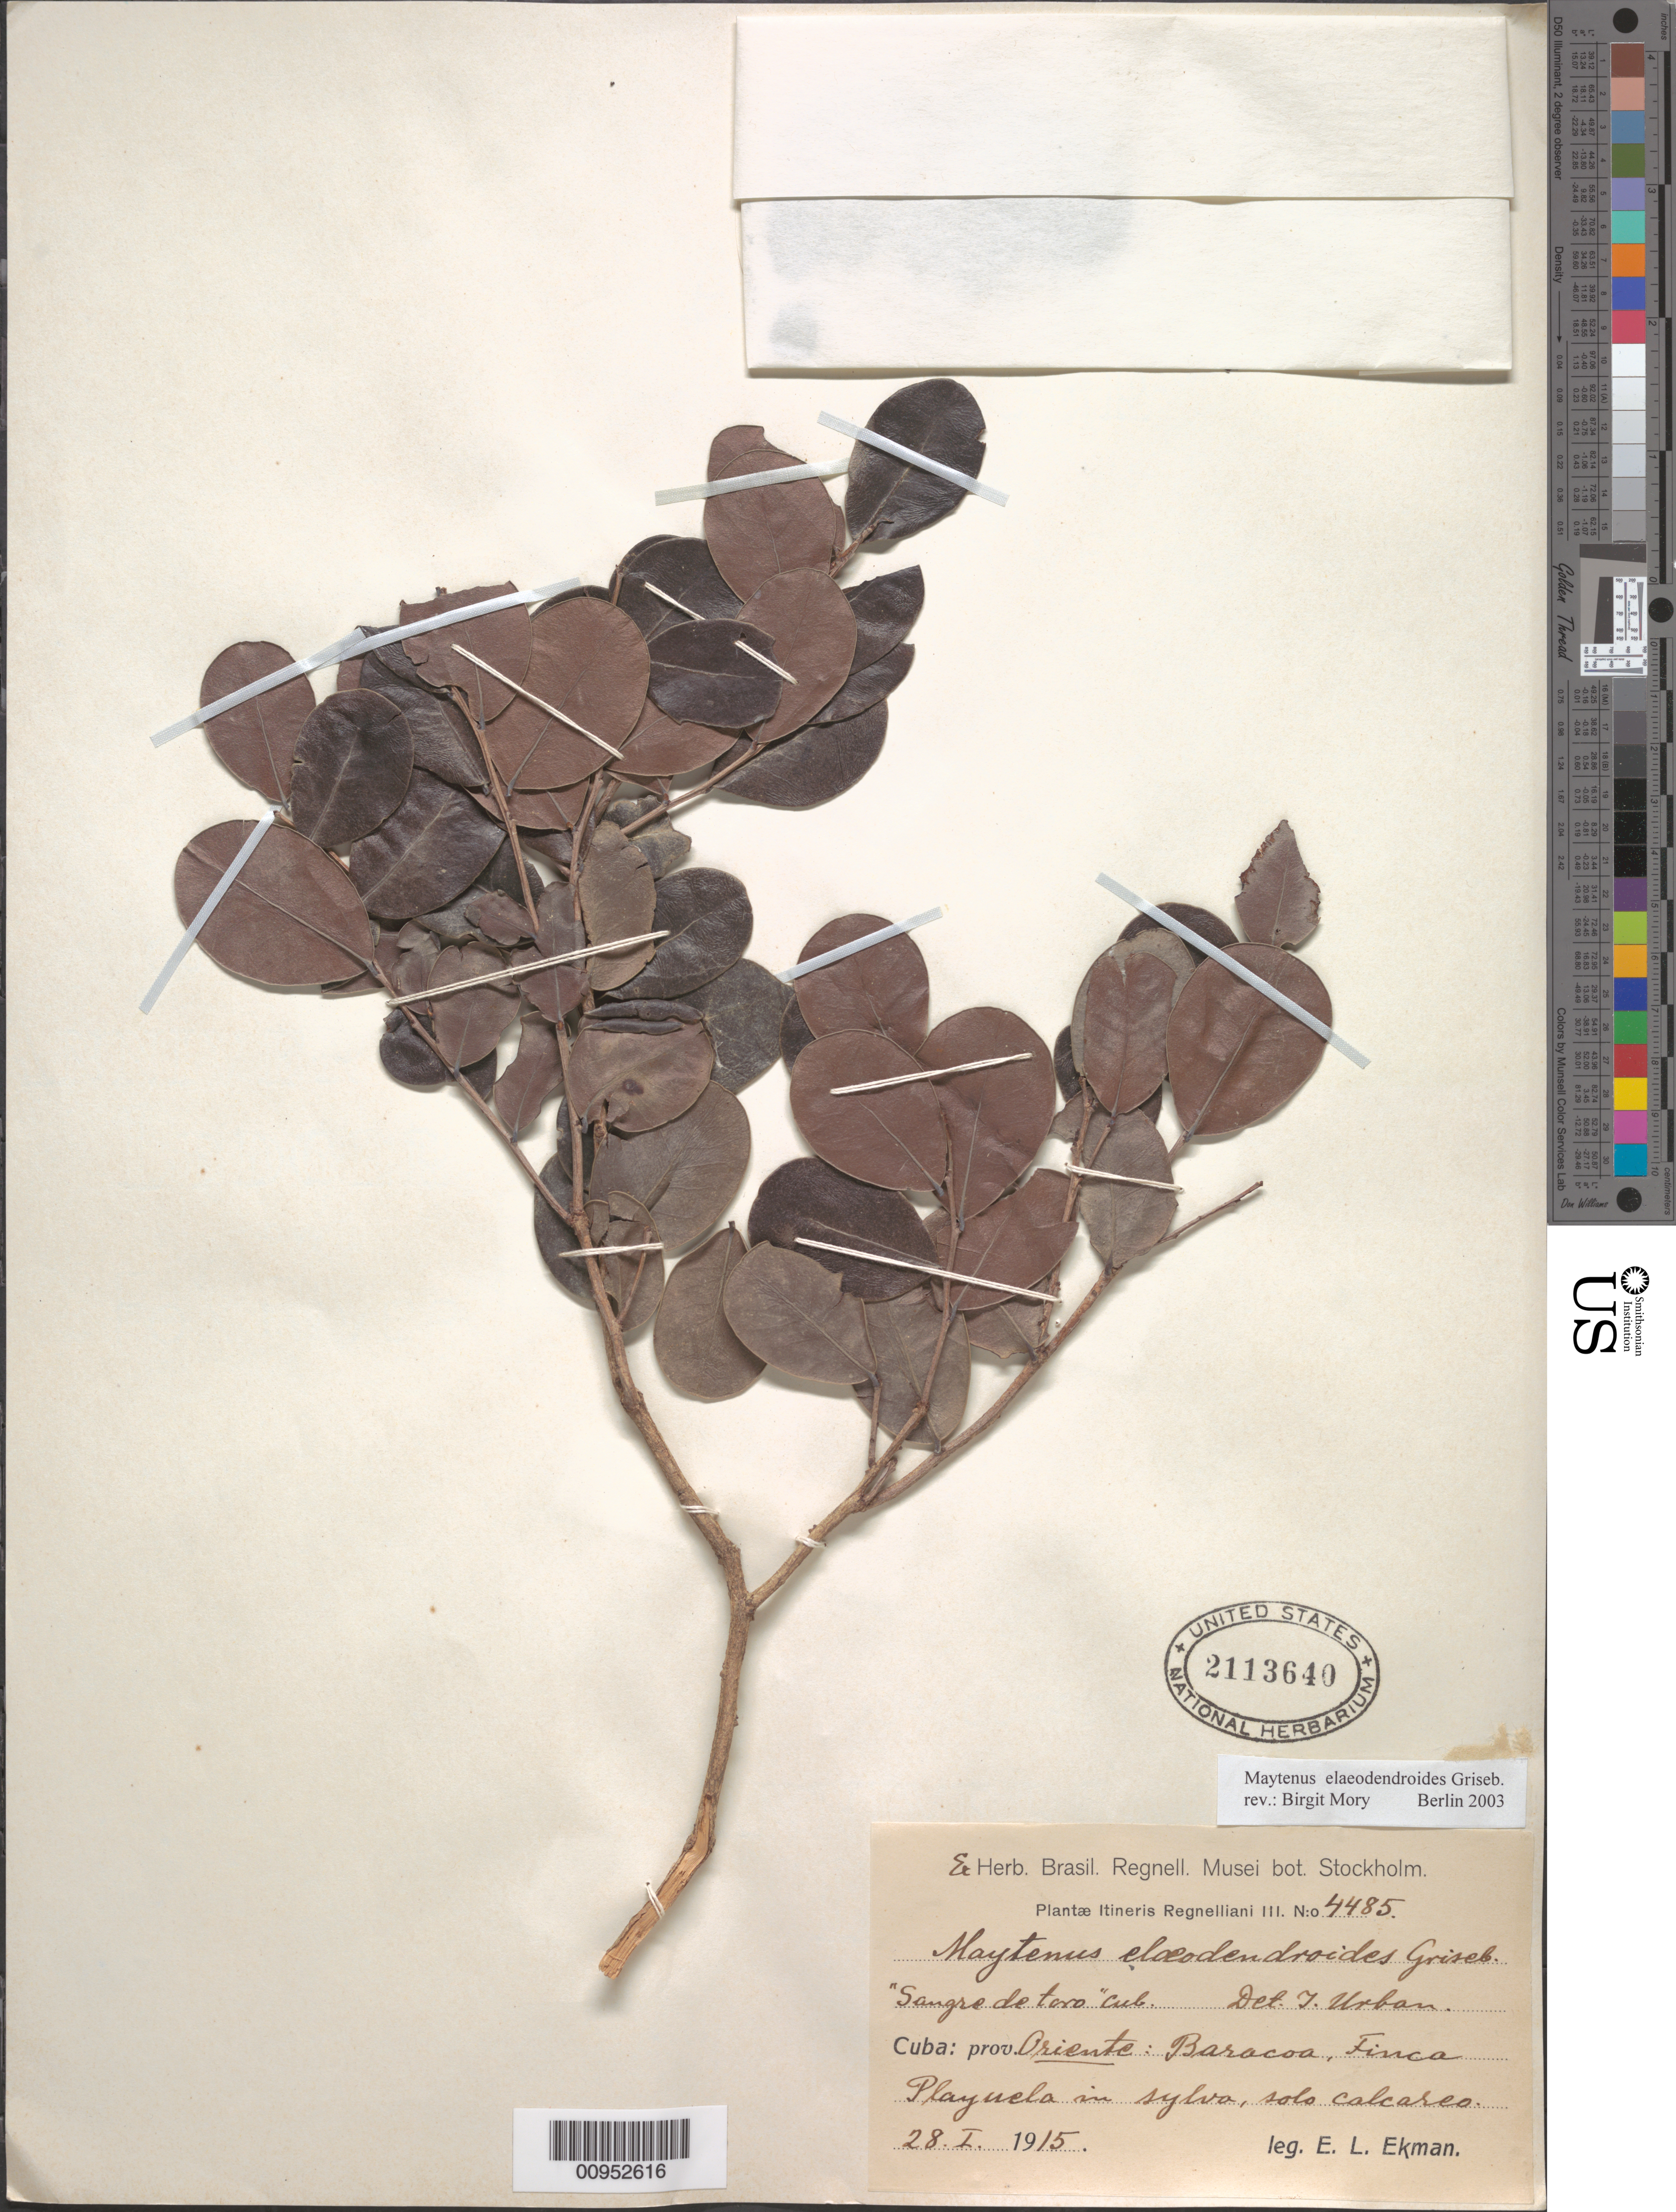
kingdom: Plantae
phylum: Tracheophyta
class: Magnoliopsida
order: Celastrales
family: Celastraceae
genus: Maytenus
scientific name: Maytenus elaeodendroides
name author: Griseb.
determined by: Mory, B.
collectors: E. L. Ekman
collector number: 4485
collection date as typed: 28 Jan 1915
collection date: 1915-01-28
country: Cuba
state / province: Guantanamo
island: Cuba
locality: Baracoa, Finca Palyuela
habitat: In sylva, solo calcareo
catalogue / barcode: US 2113640